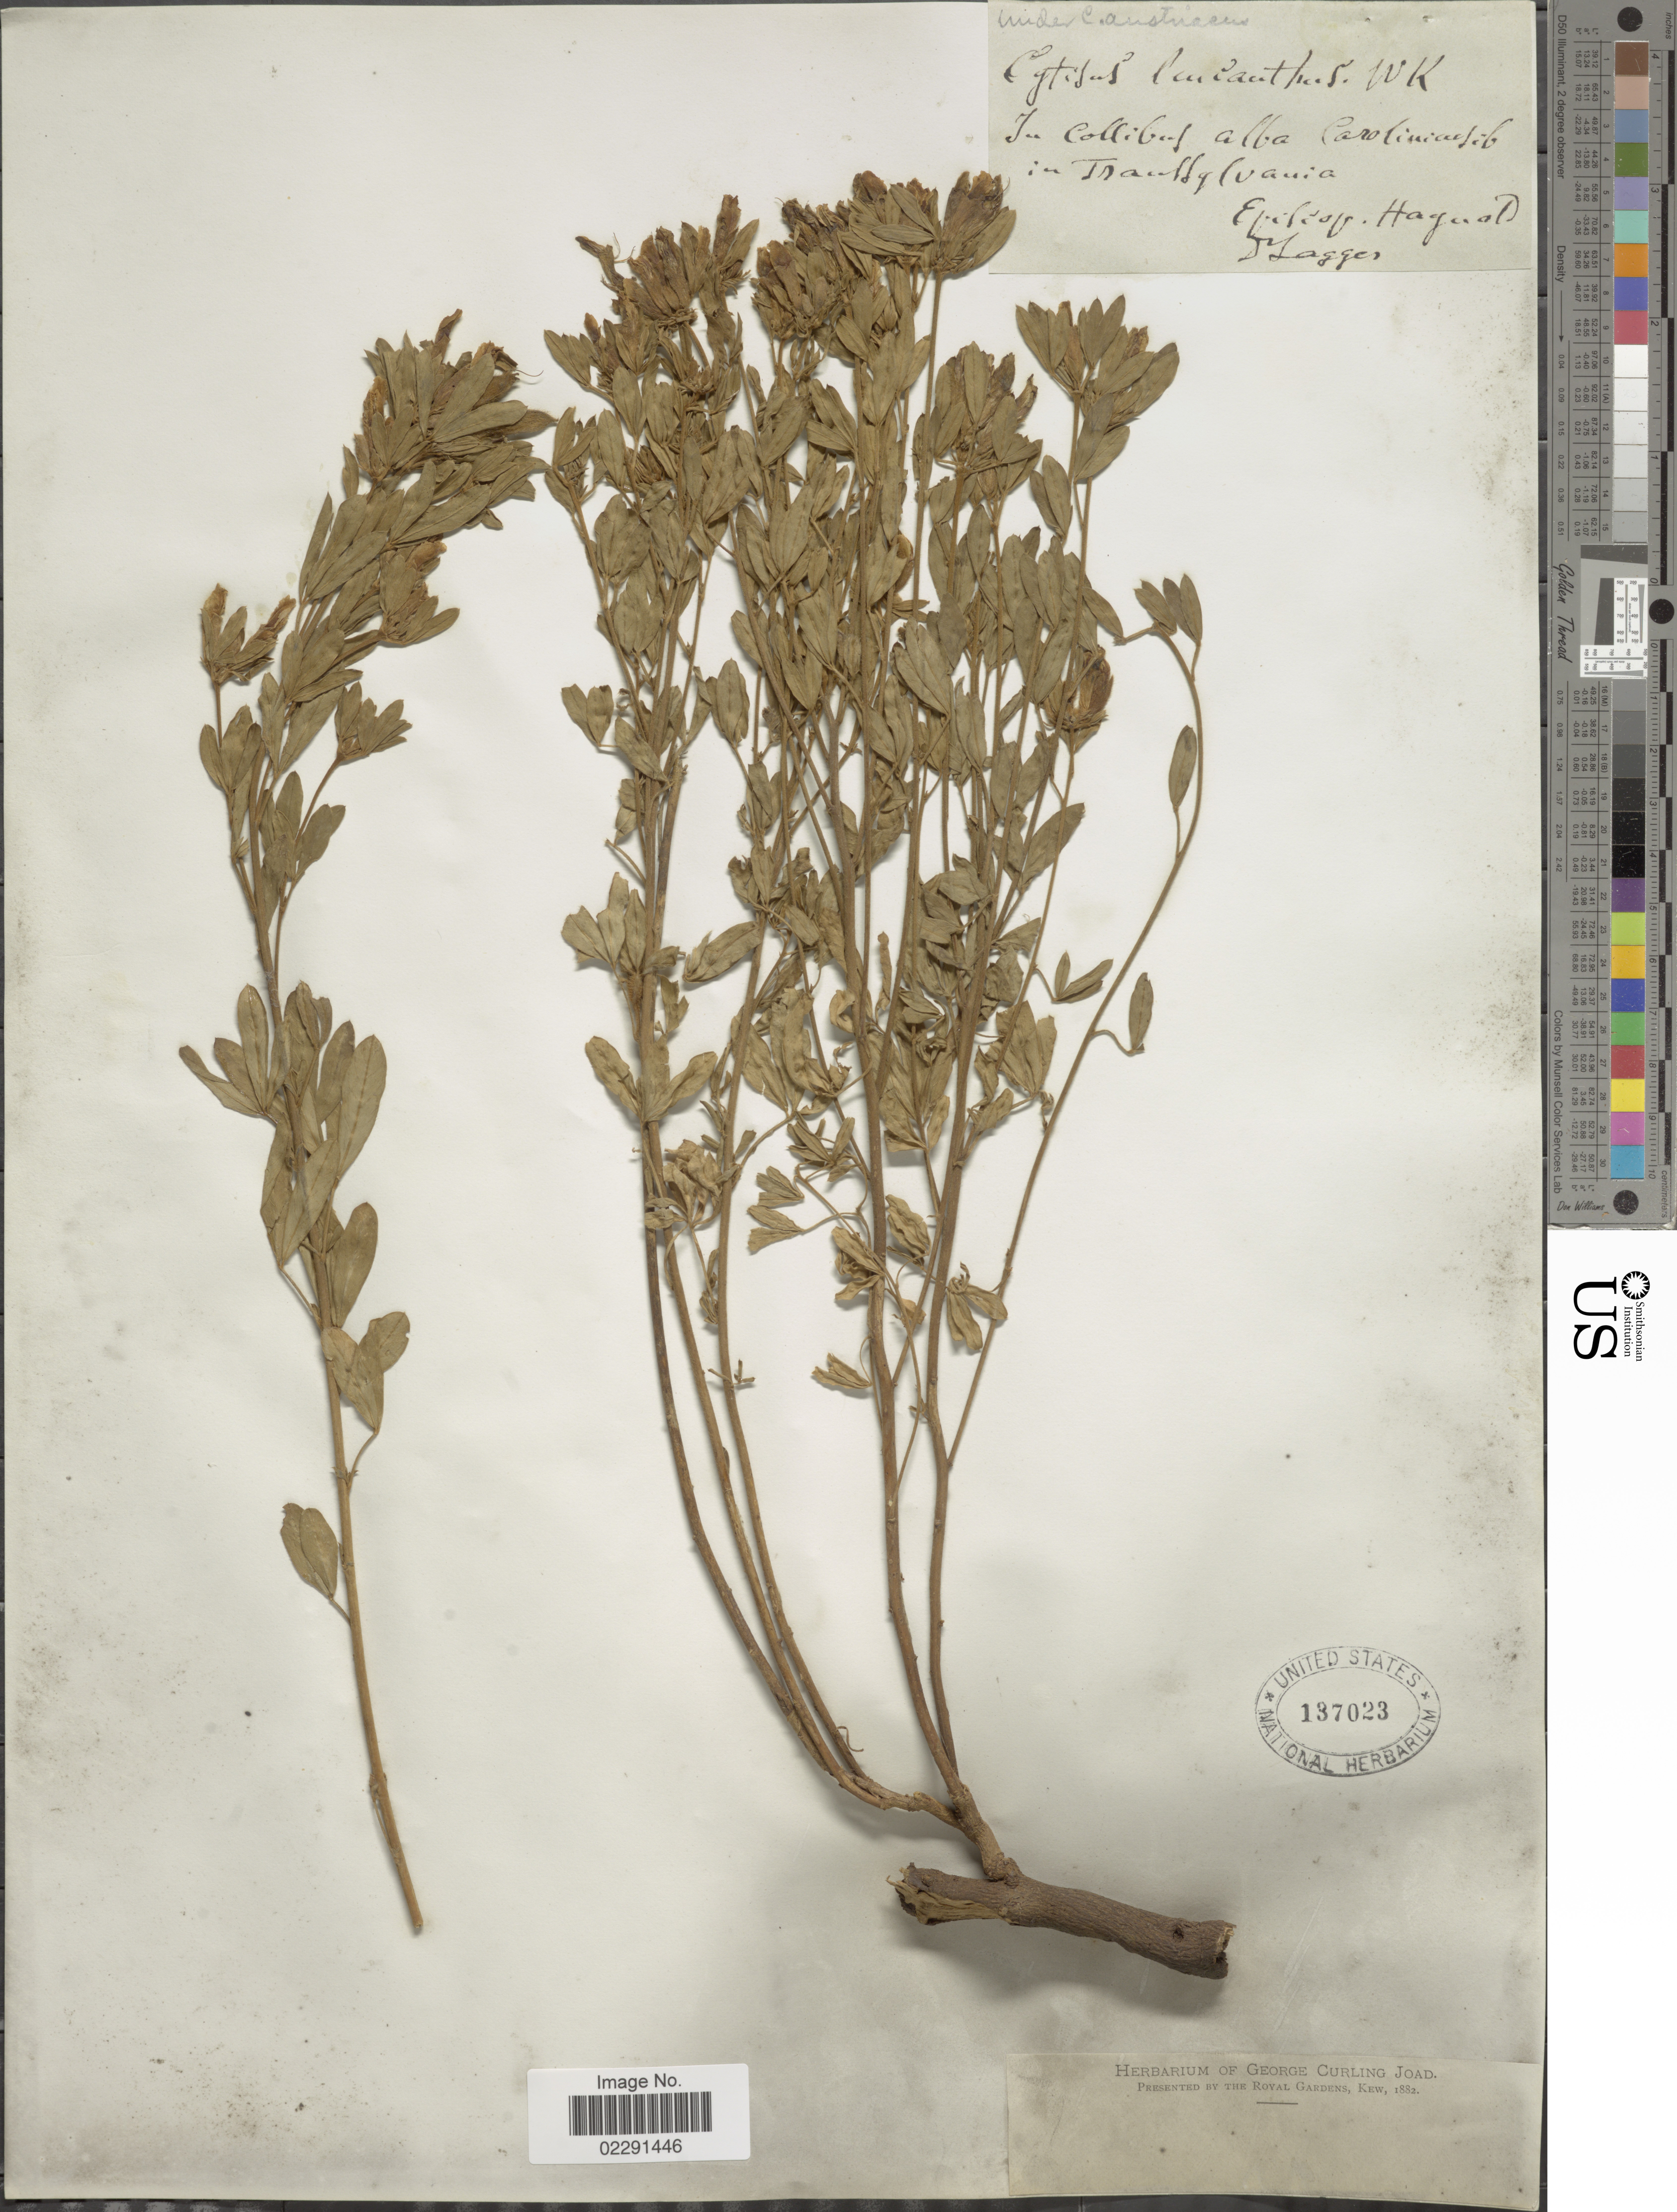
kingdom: Plantae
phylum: Tracheophyta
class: Magnoliopsida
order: Fabales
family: Fabaceae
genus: Cytisus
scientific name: Cytisus albus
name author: Hacq.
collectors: F. J. Lagger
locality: In collibus alba Caroliniaesib in Transsylvania, Eiffelopp. Haguol. [interpreted]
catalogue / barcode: US 137023